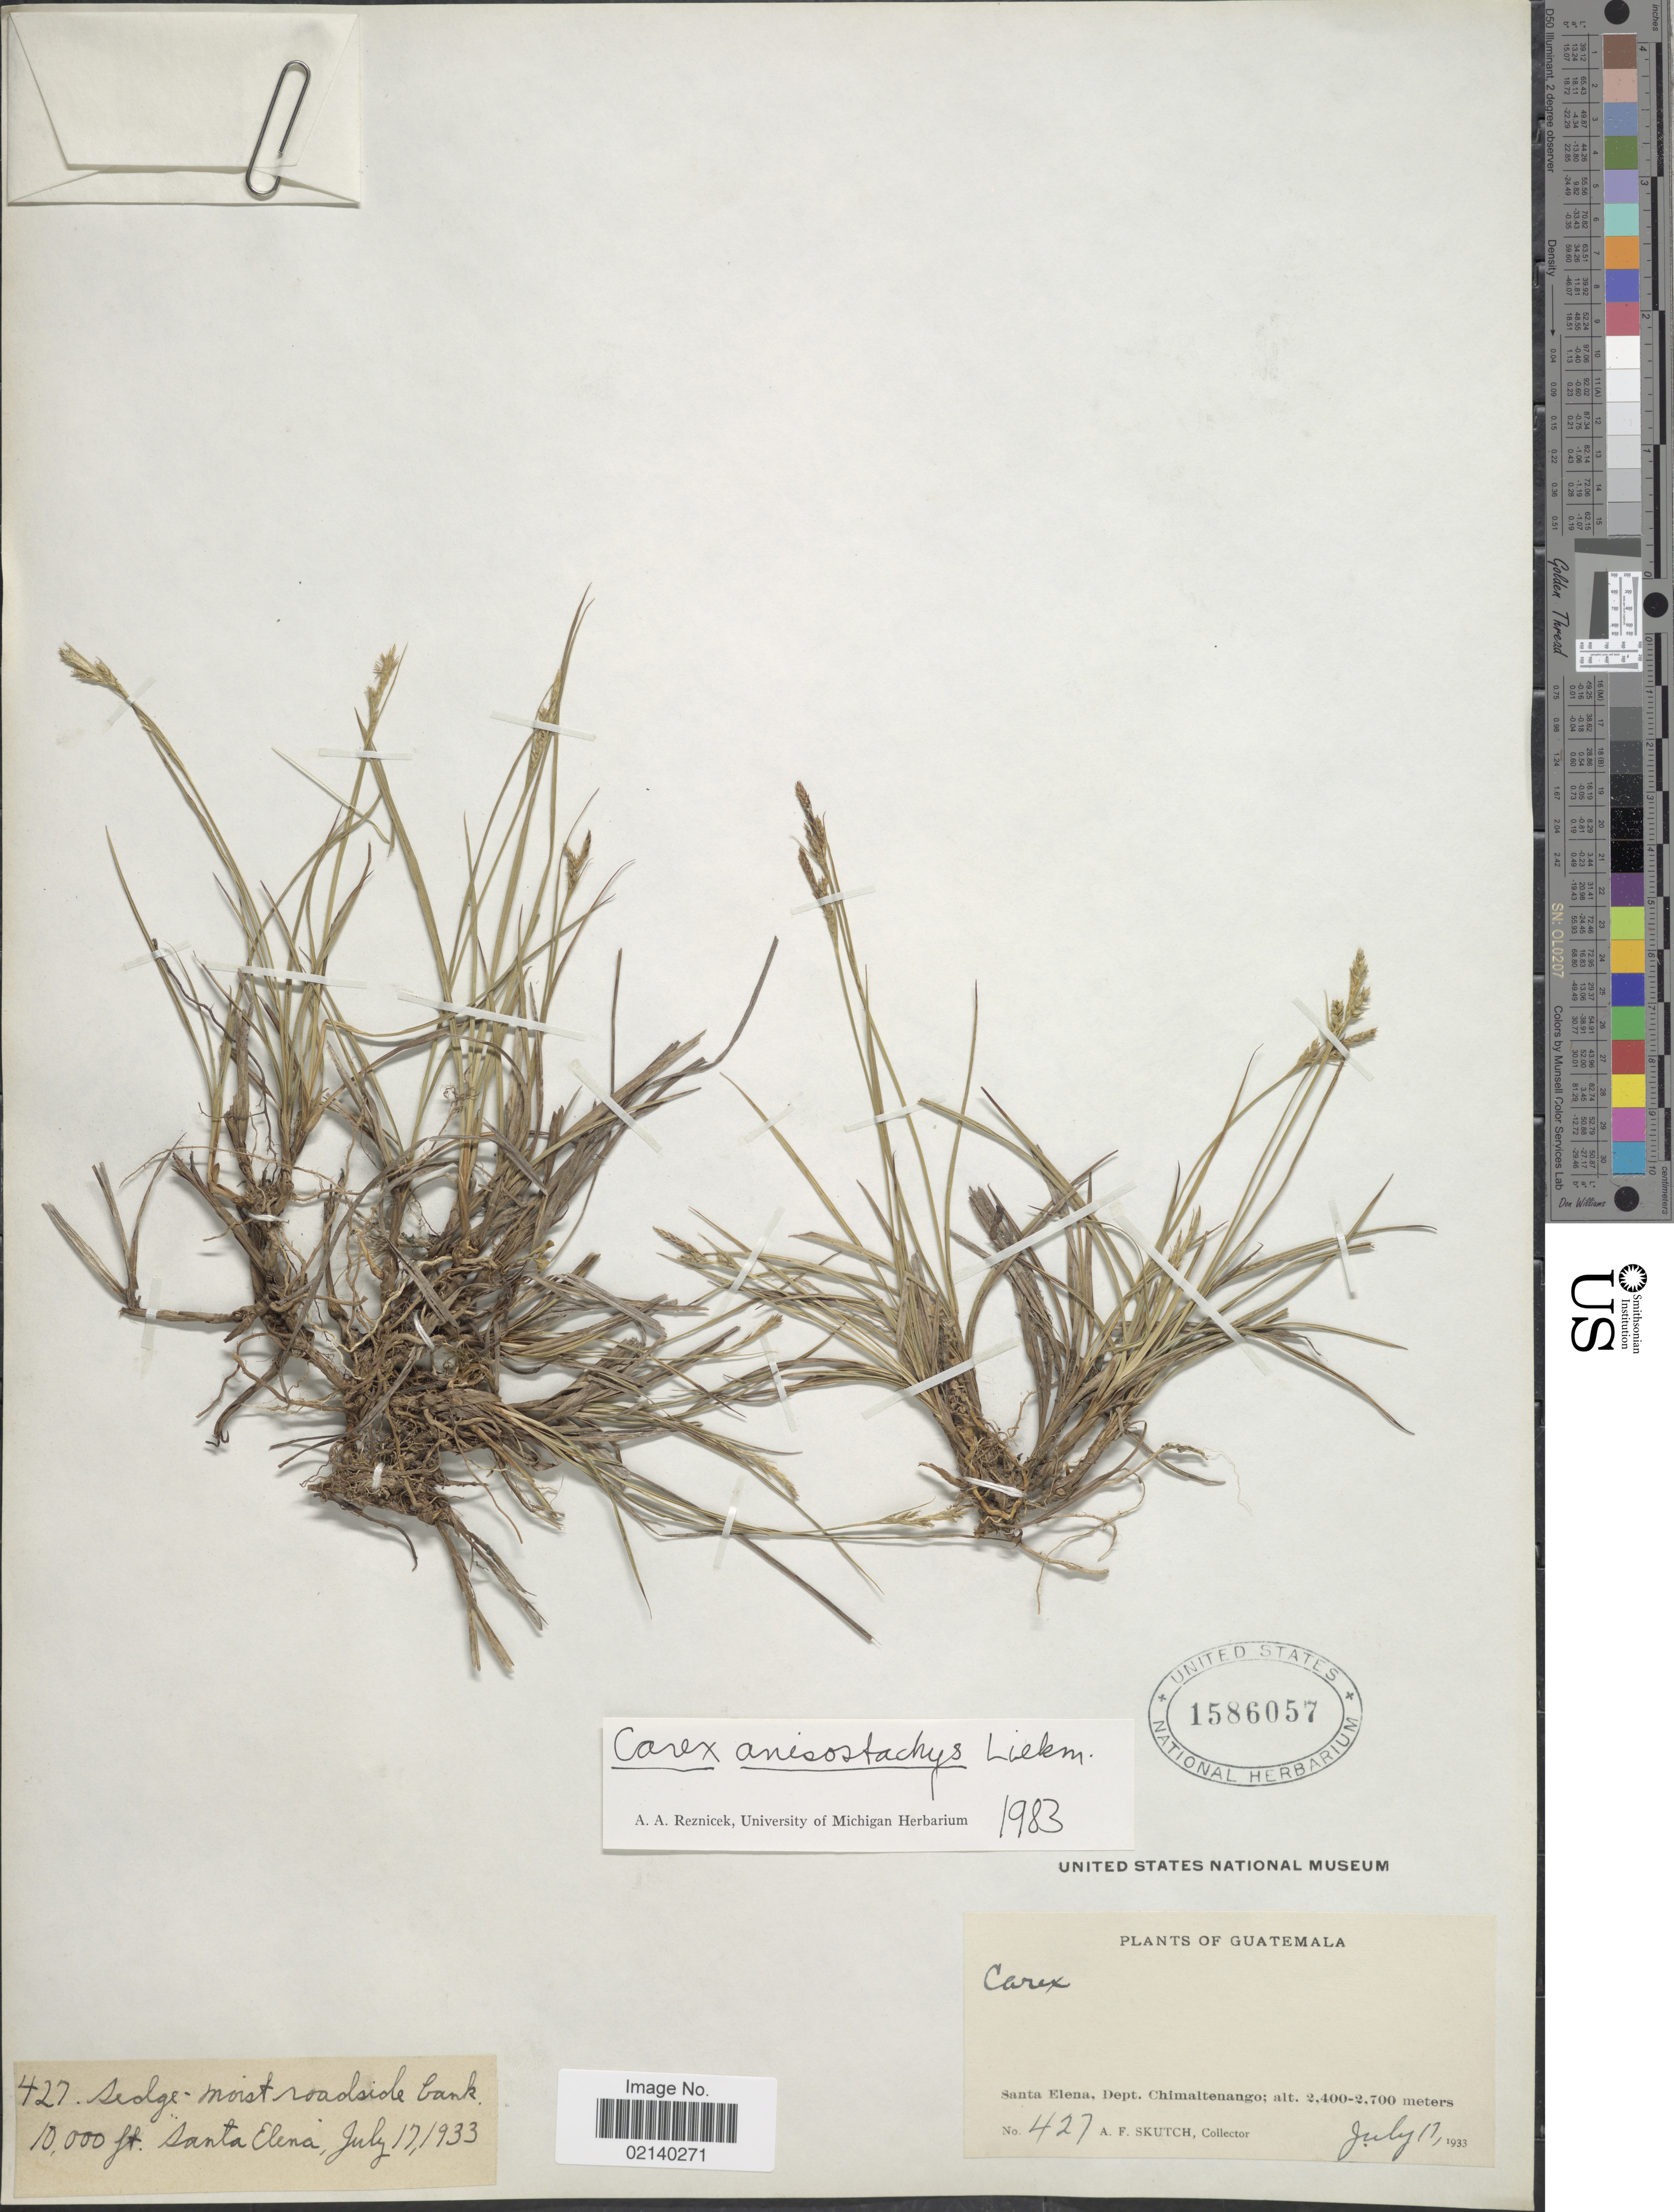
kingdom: Plantae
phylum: Tracheophyta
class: Liliopsida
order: Poales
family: Cyperaceae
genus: Carex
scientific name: Carex anisostachys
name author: Liebm.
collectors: A. F. Skutch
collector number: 427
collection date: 1933-07-17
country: Guatemala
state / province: Chimaltenango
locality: Santa Elena, Dept. Chimaltenango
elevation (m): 3048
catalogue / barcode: US 1586057